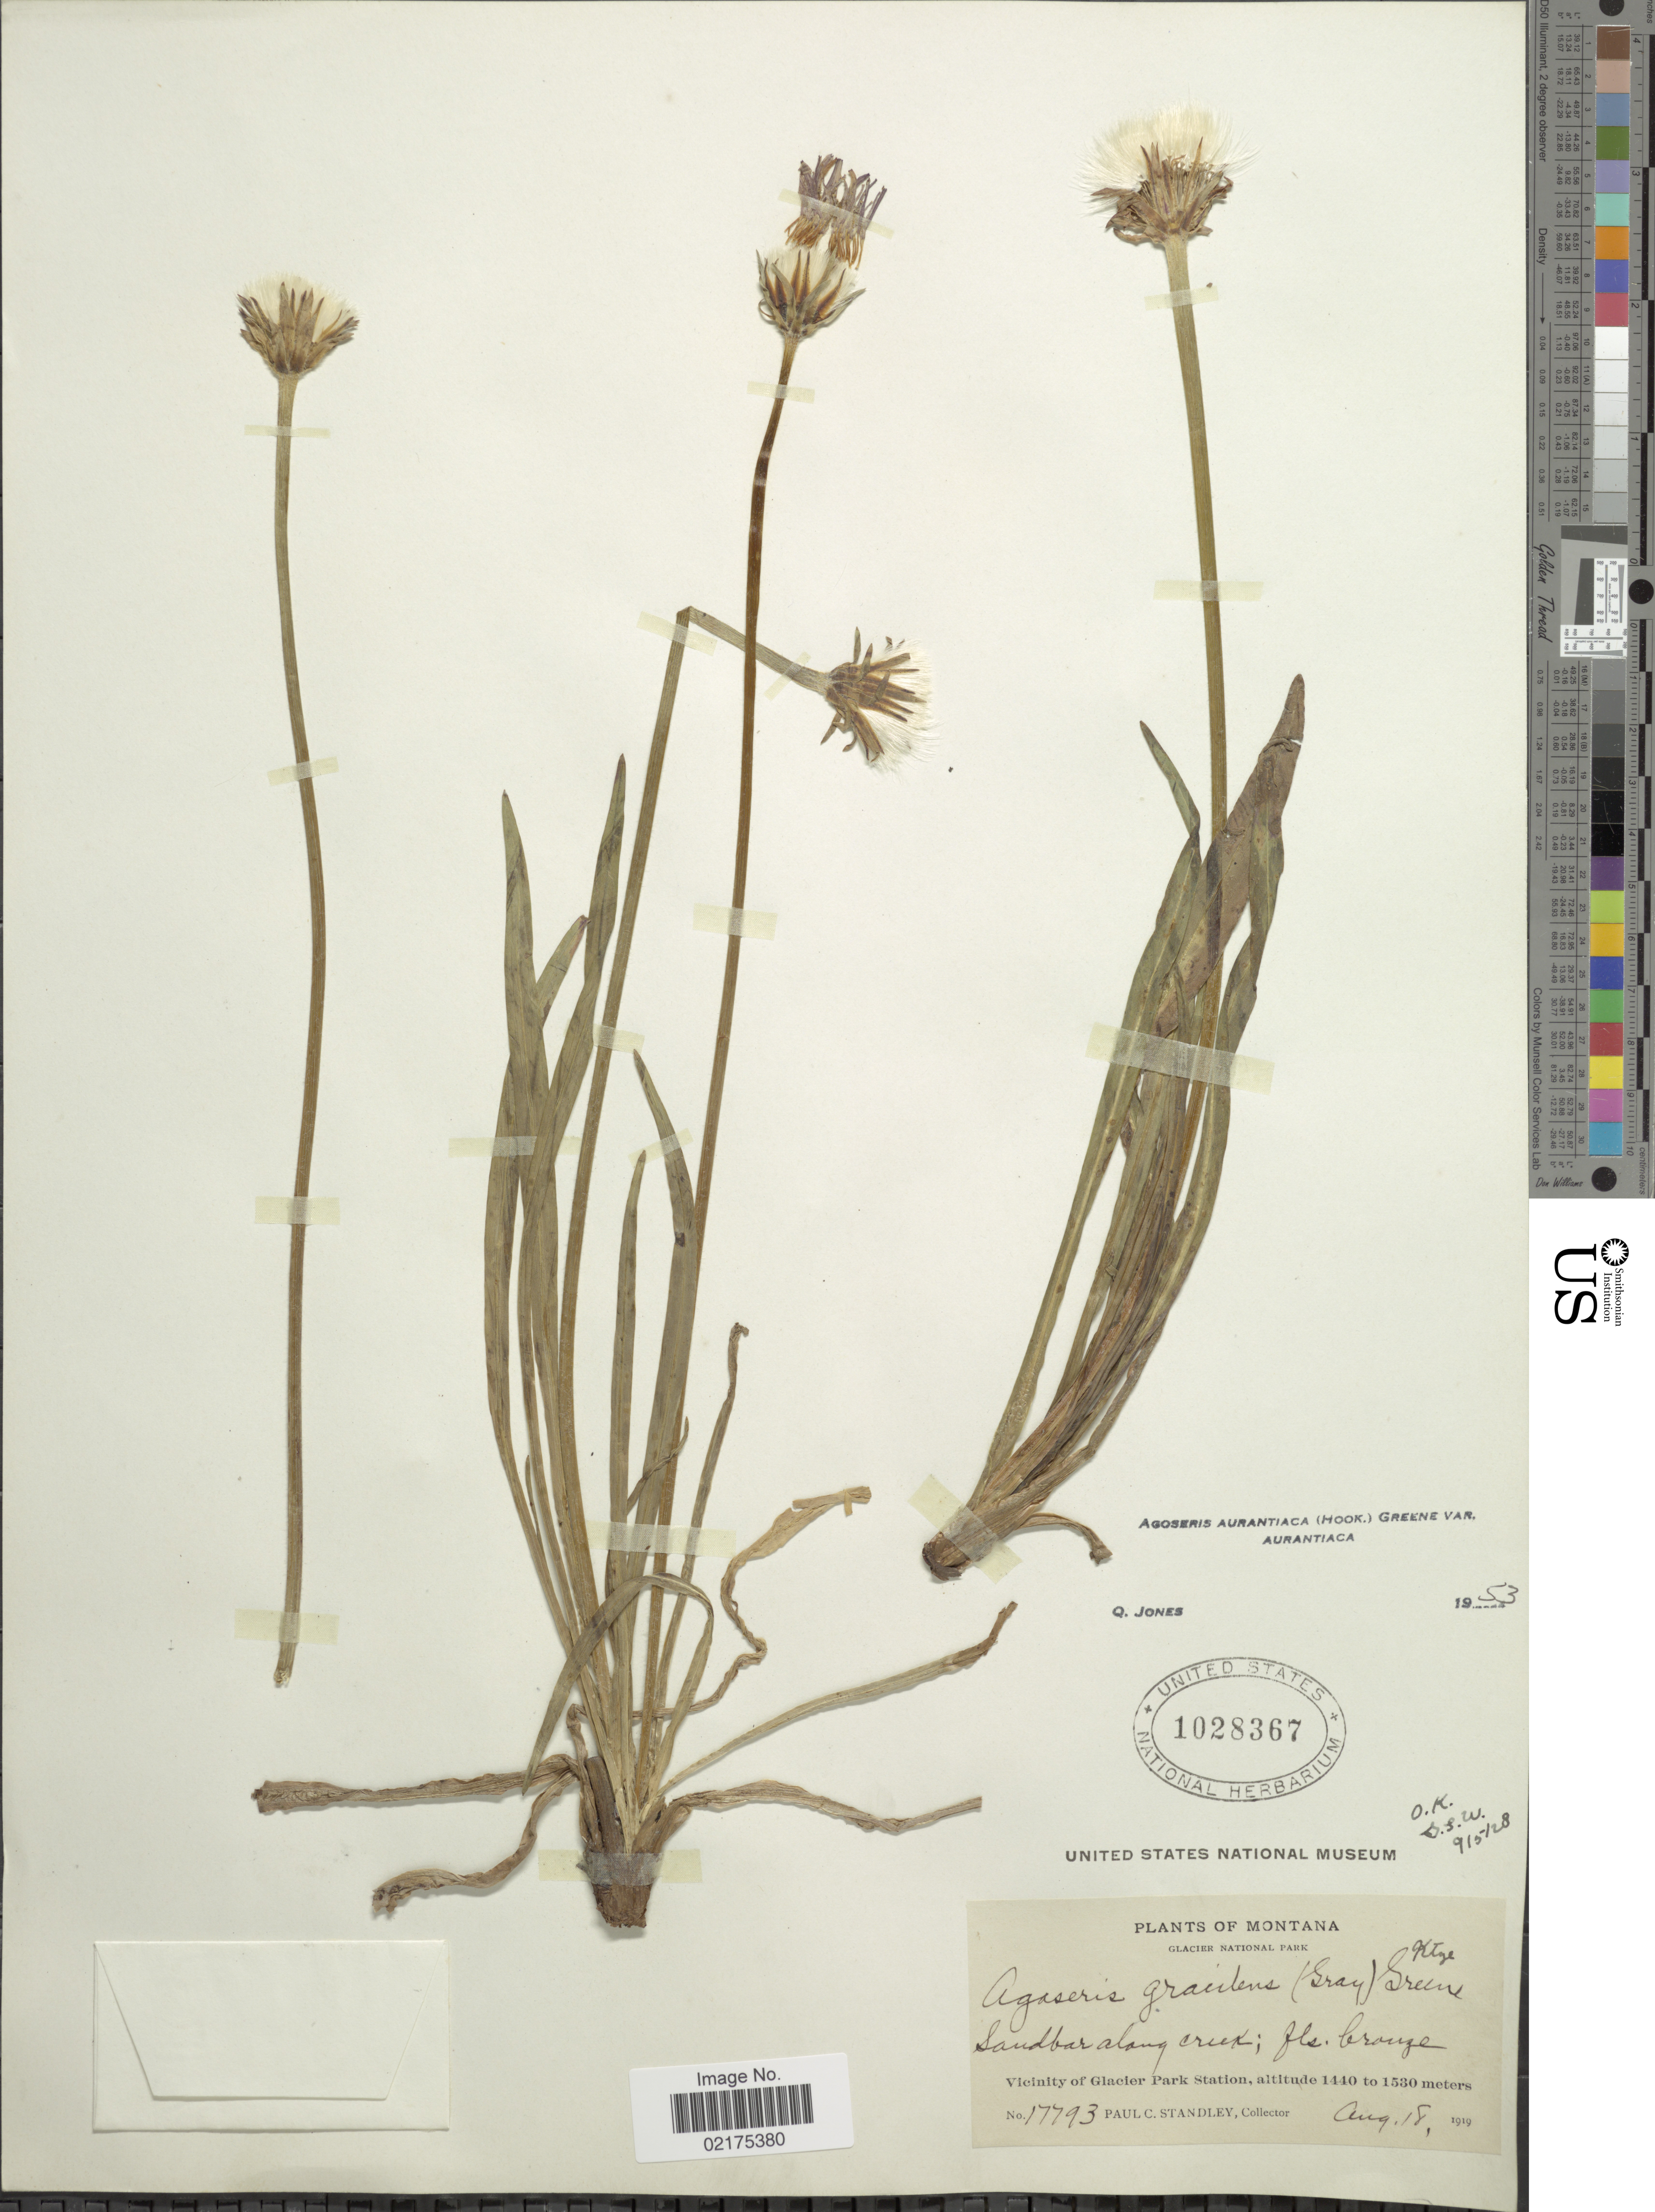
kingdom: Plantae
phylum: Tracheophyta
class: Magnoliopsida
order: Asterales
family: Asteraceae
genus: Agoseris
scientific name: Agoseris aurantiaca var. aurantiaca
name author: (Hook.) Greene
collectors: P. C. Standley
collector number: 17793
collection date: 1919-08-18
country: United States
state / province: Montana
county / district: Glacier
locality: Glacier National Park, Vicinity of Glacier Park Station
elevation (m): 1440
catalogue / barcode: US 1028367